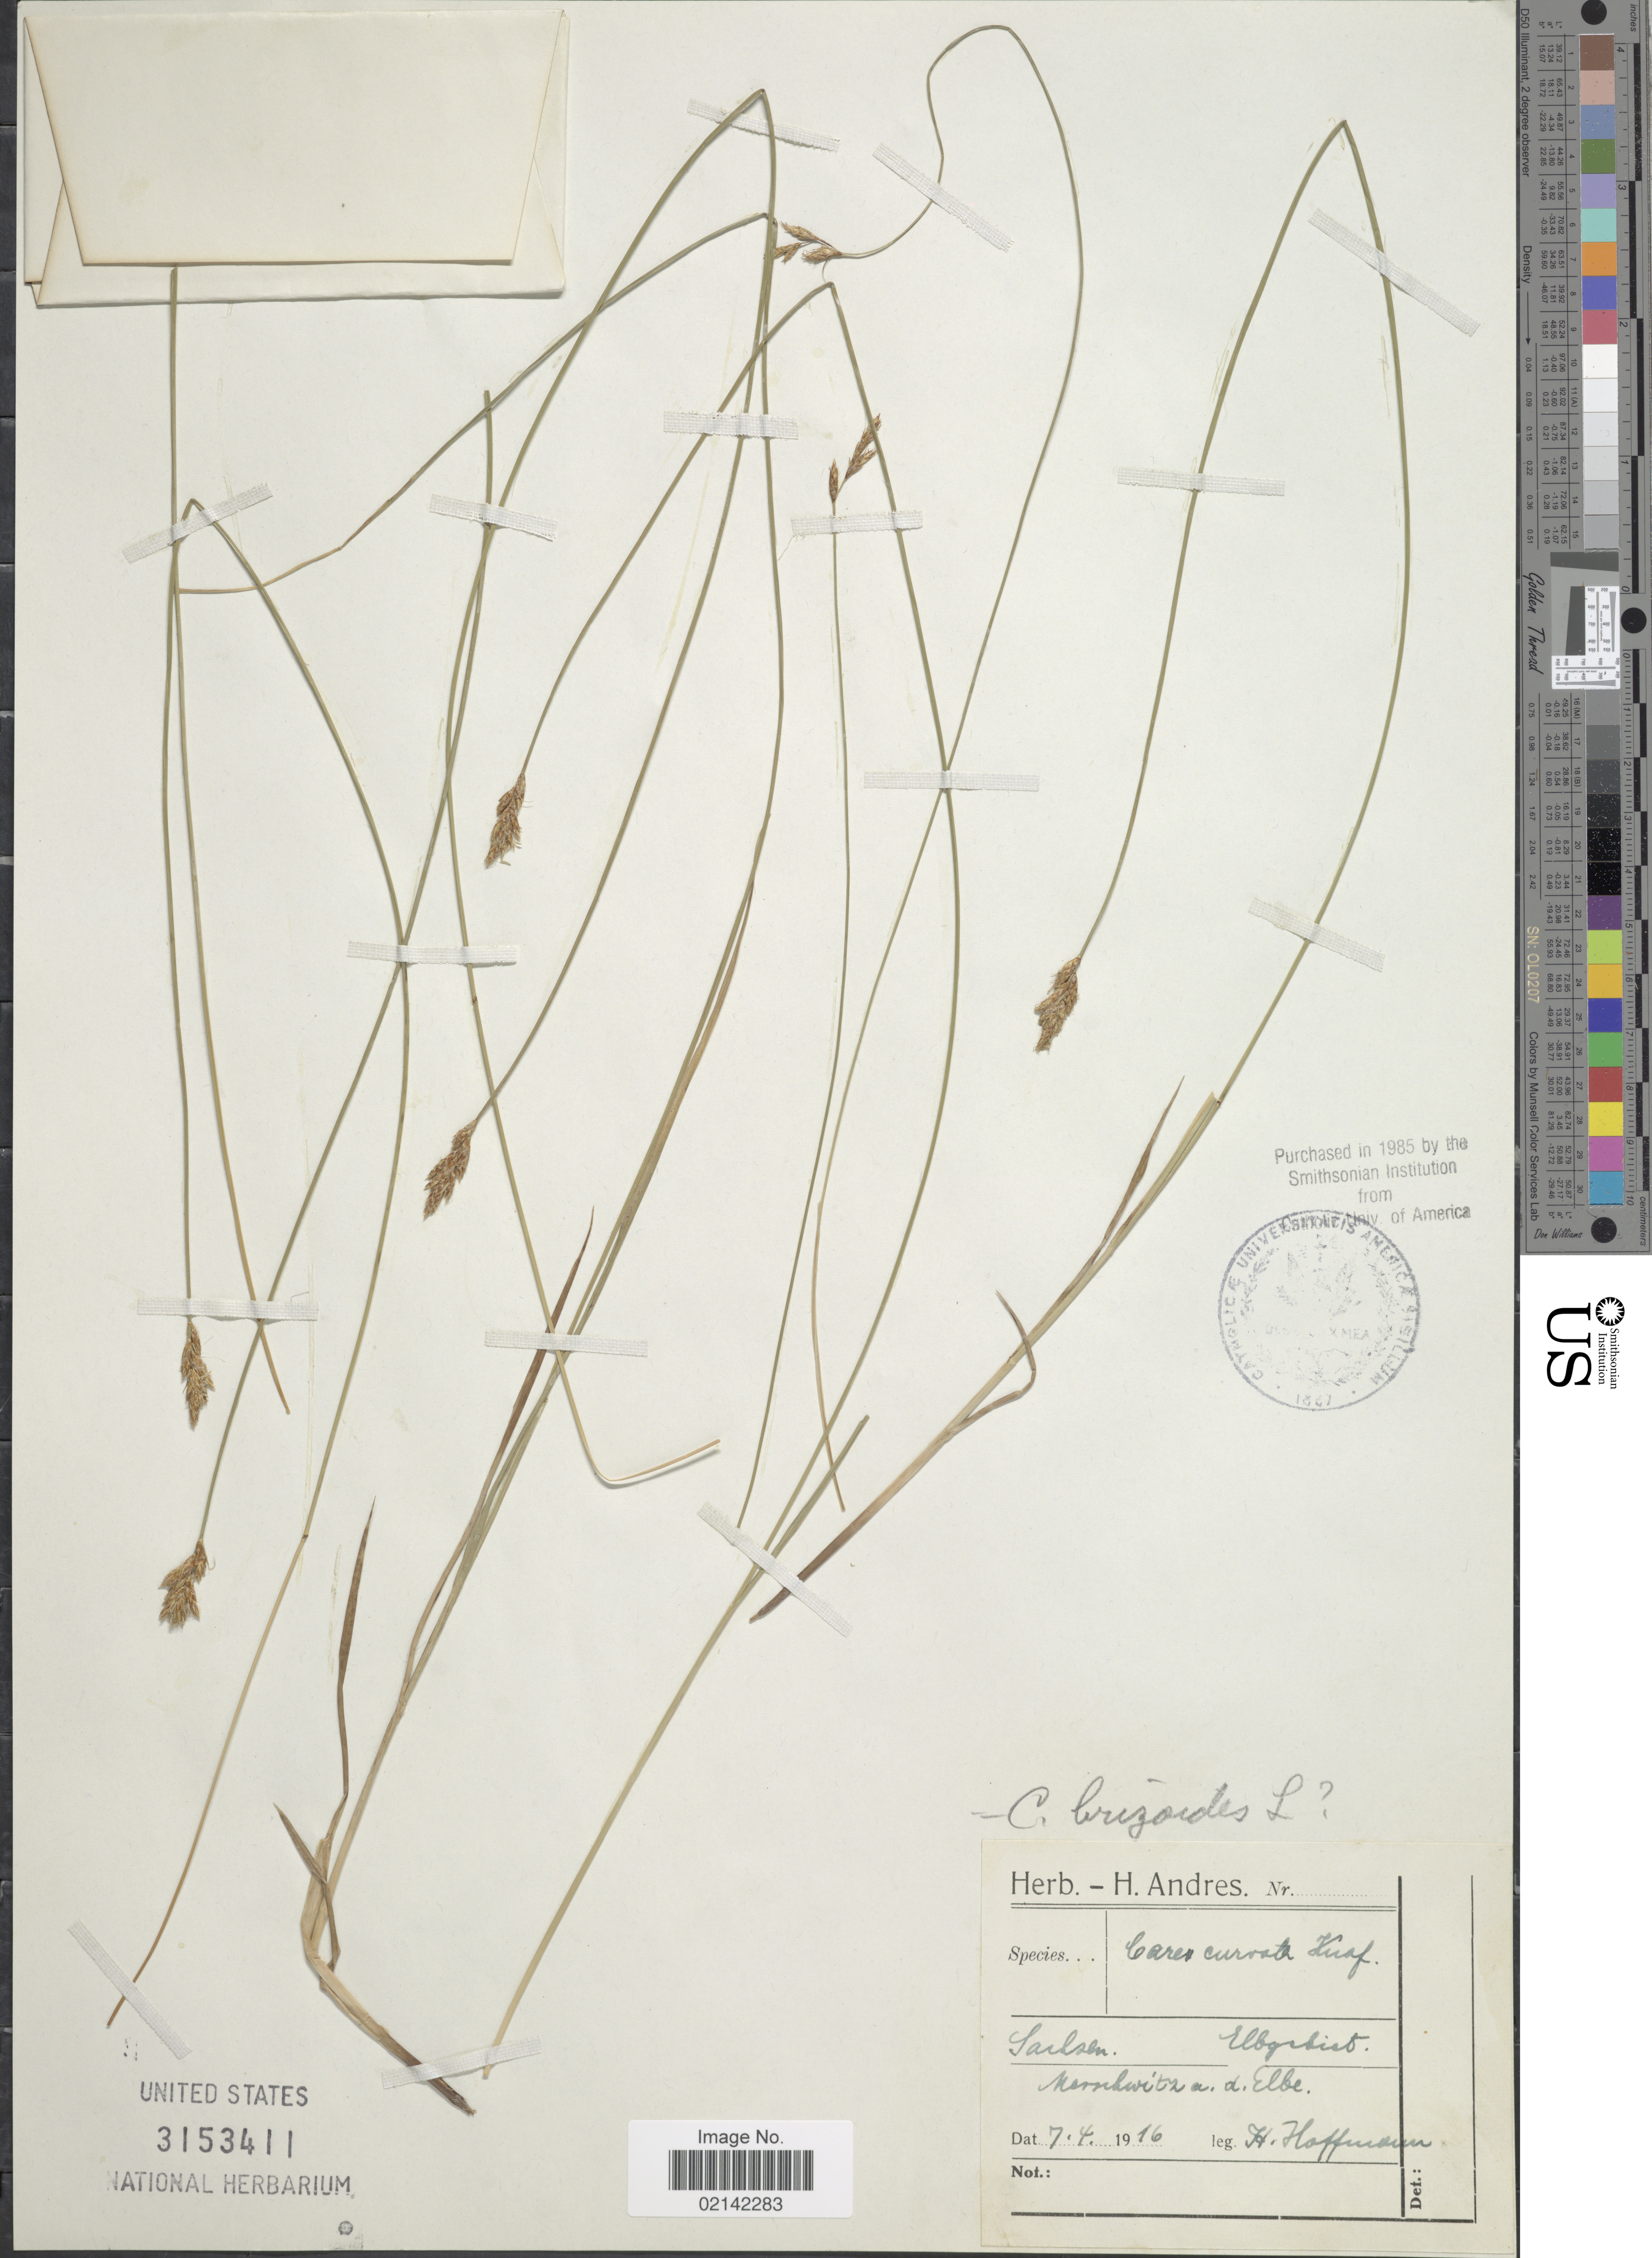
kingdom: Plantae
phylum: Tracheophyta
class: Liliopsida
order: Poales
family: Cyperaceae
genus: Carex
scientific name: Carex brizoides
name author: L.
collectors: H. Hoffmann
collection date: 1916-04-07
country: Germany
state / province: Sachsen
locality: Elbgebiet. Nernschwitz a. d. Elbe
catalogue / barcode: US 3153411